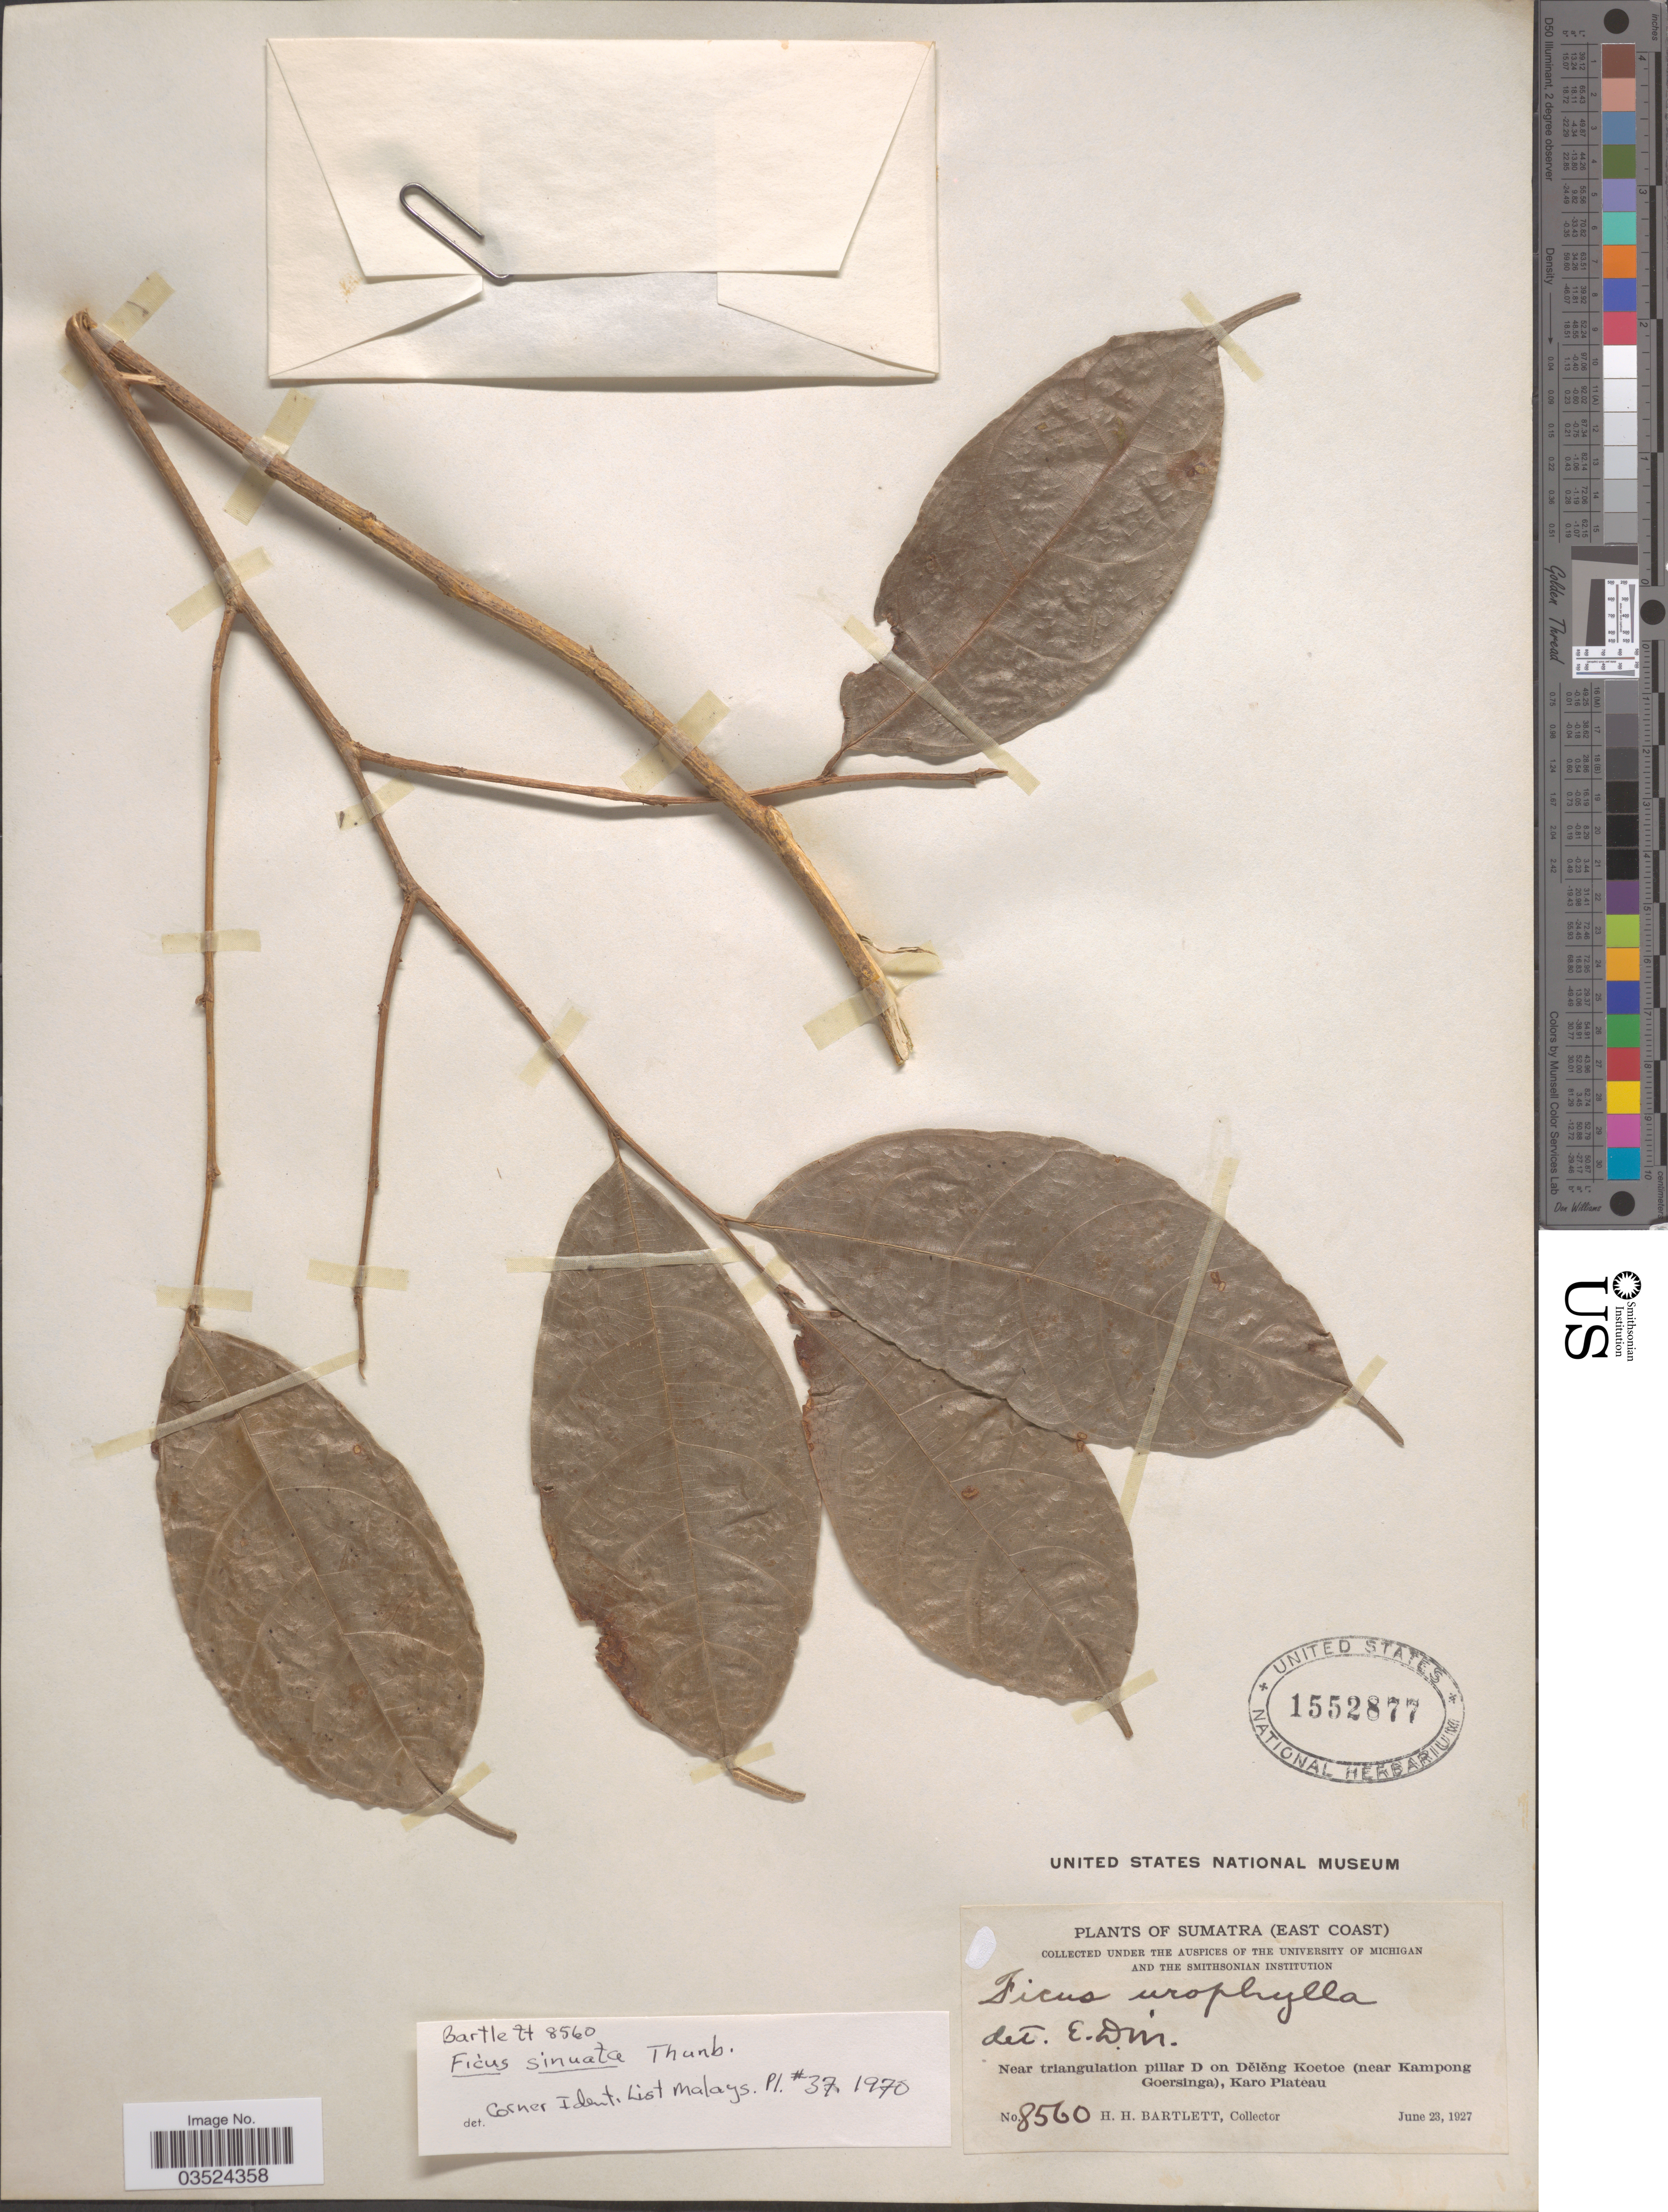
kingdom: Plantae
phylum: Tracheophyta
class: Magnoliopsida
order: Rosales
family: Moraceae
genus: Ficus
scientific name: Ficus sinuata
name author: Thunb.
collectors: H. H. Bartlett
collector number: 8560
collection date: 1927-06-23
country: Indonesia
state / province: Sumatra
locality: Sumatra (East Coast). Near triangulation pillar D on Dělěng Koetoe (near Kampong Goersinga), Karo Plateau.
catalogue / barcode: US 1552877